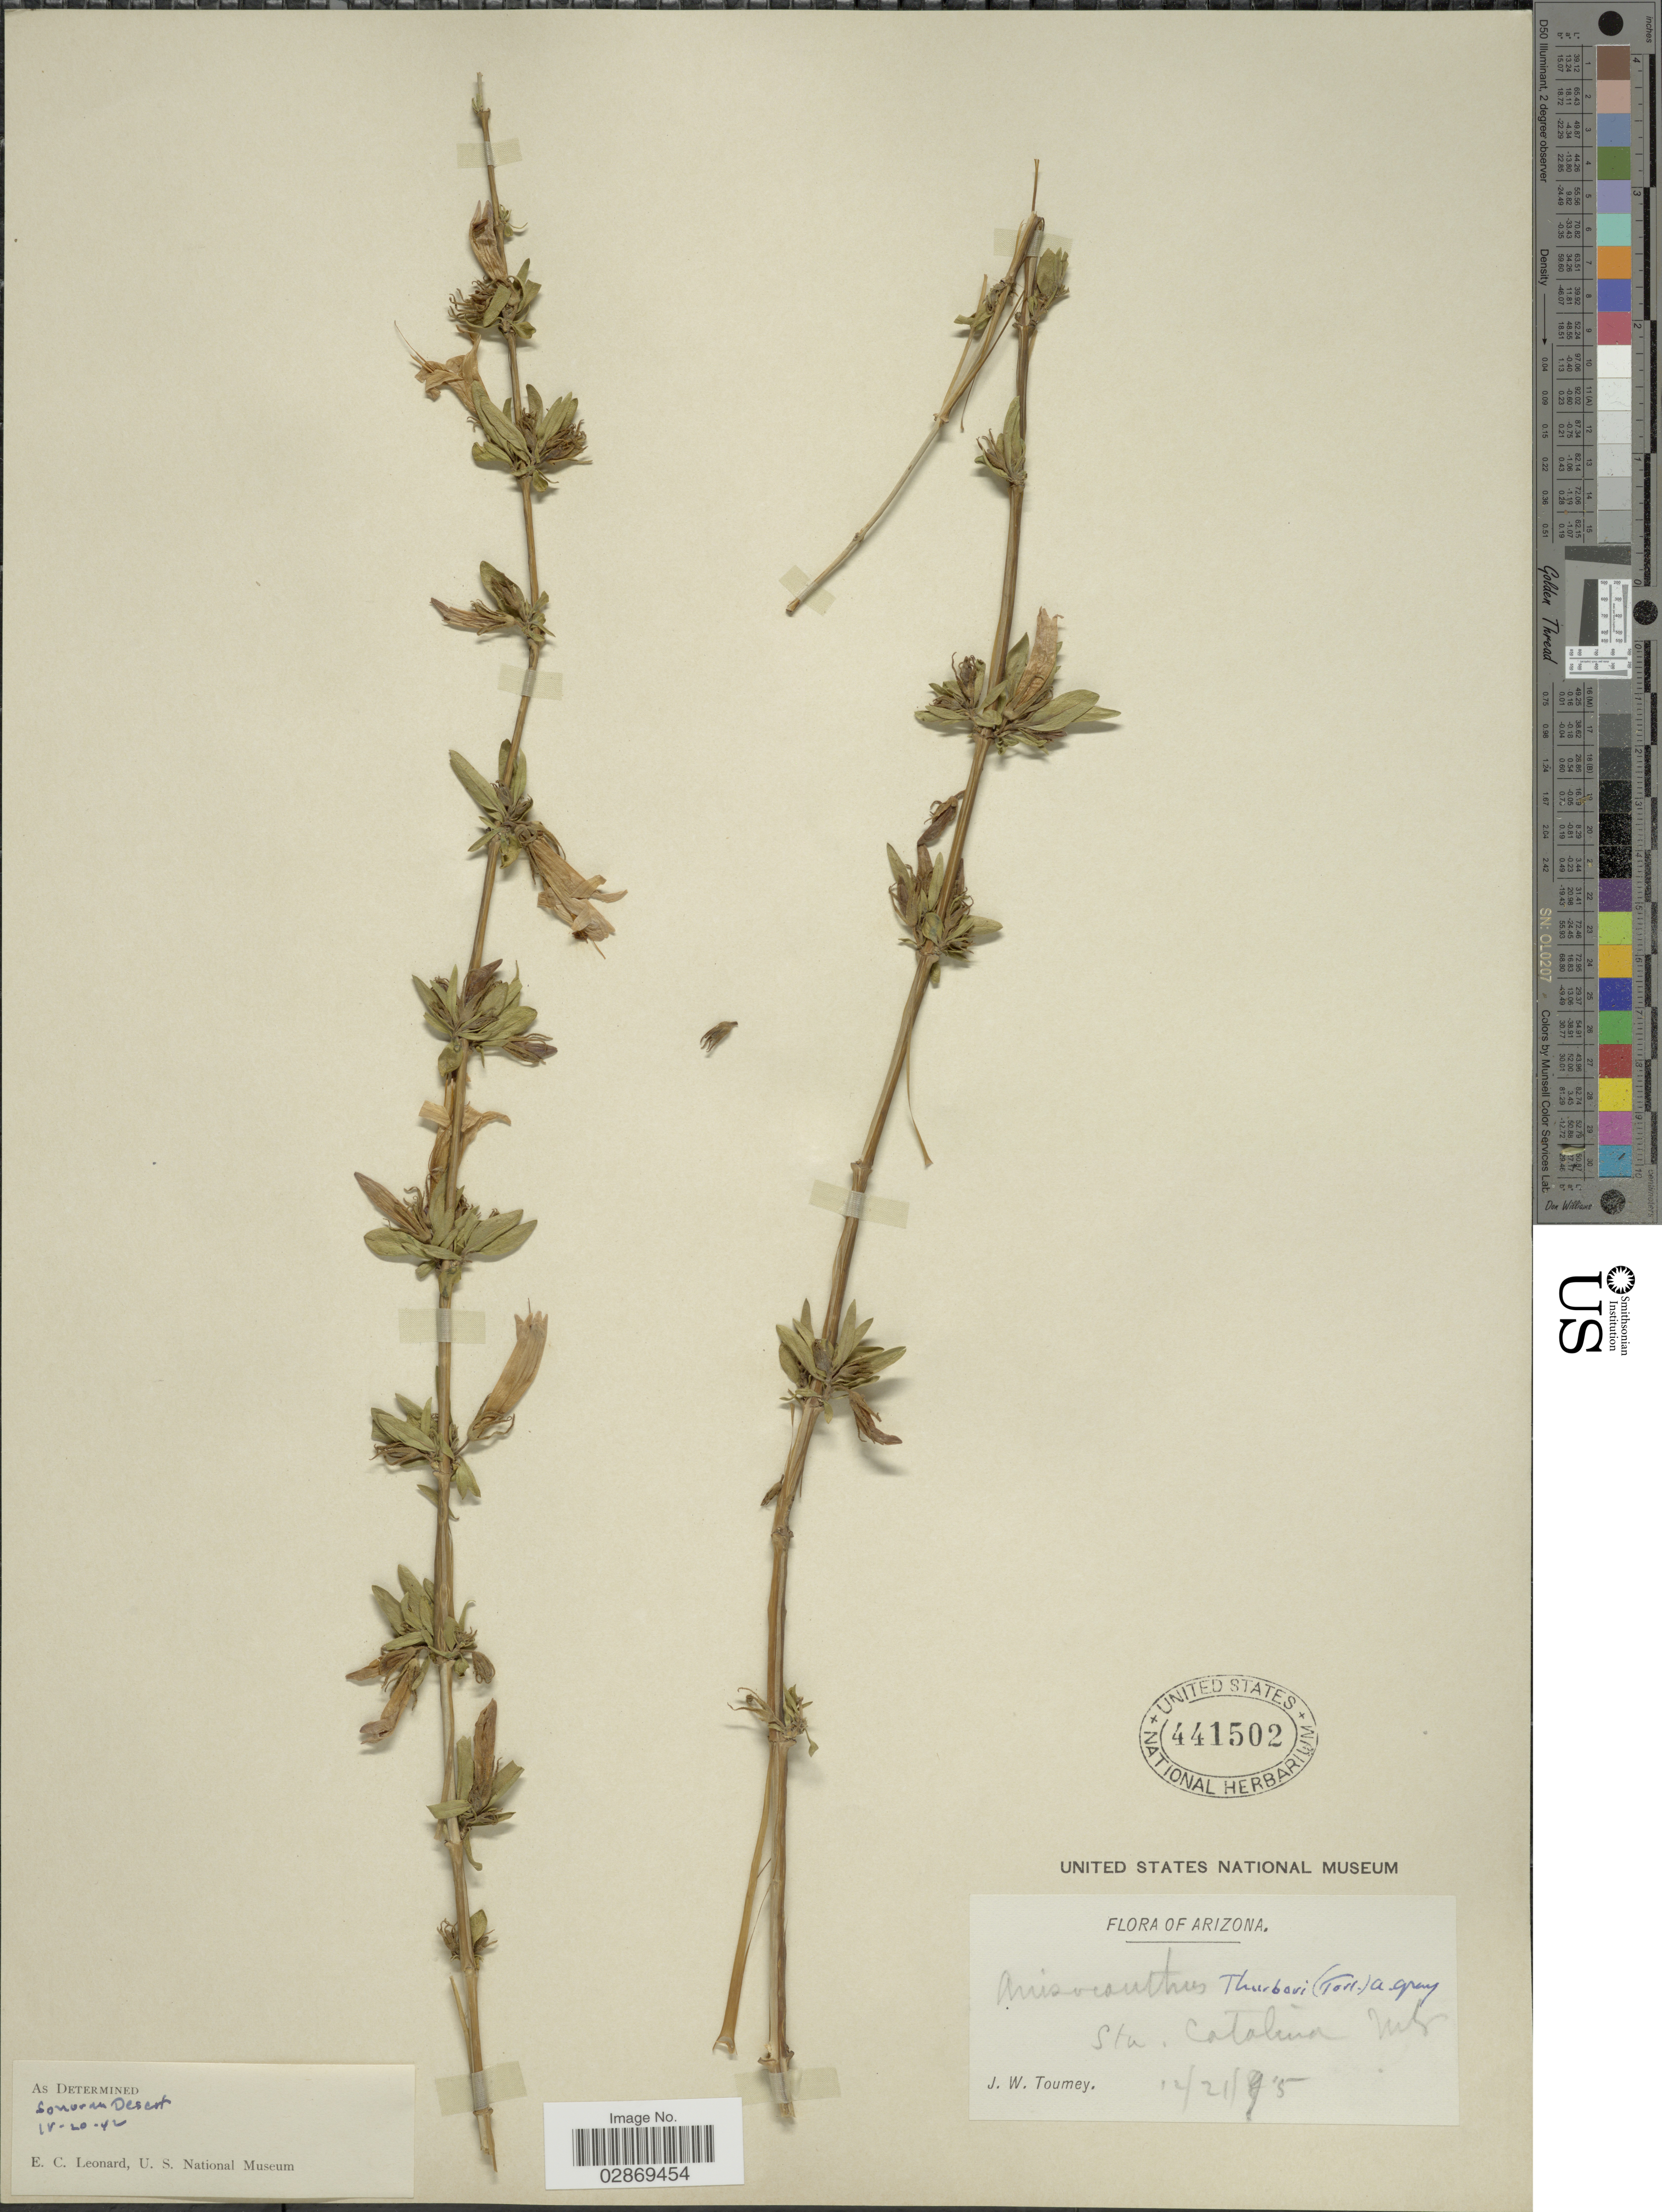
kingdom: Plantae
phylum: Tracheophyta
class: Magnoliopsida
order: Lamiales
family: Acanthaceae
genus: Anisacanthus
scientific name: Anisacanthus thurberi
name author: (Torr.) A. Gray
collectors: J. W. Toumey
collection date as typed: Transcribed d/m/y: 21/12/75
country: United States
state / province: Arizona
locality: Sta. Catalina Mts.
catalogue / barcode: US 441502